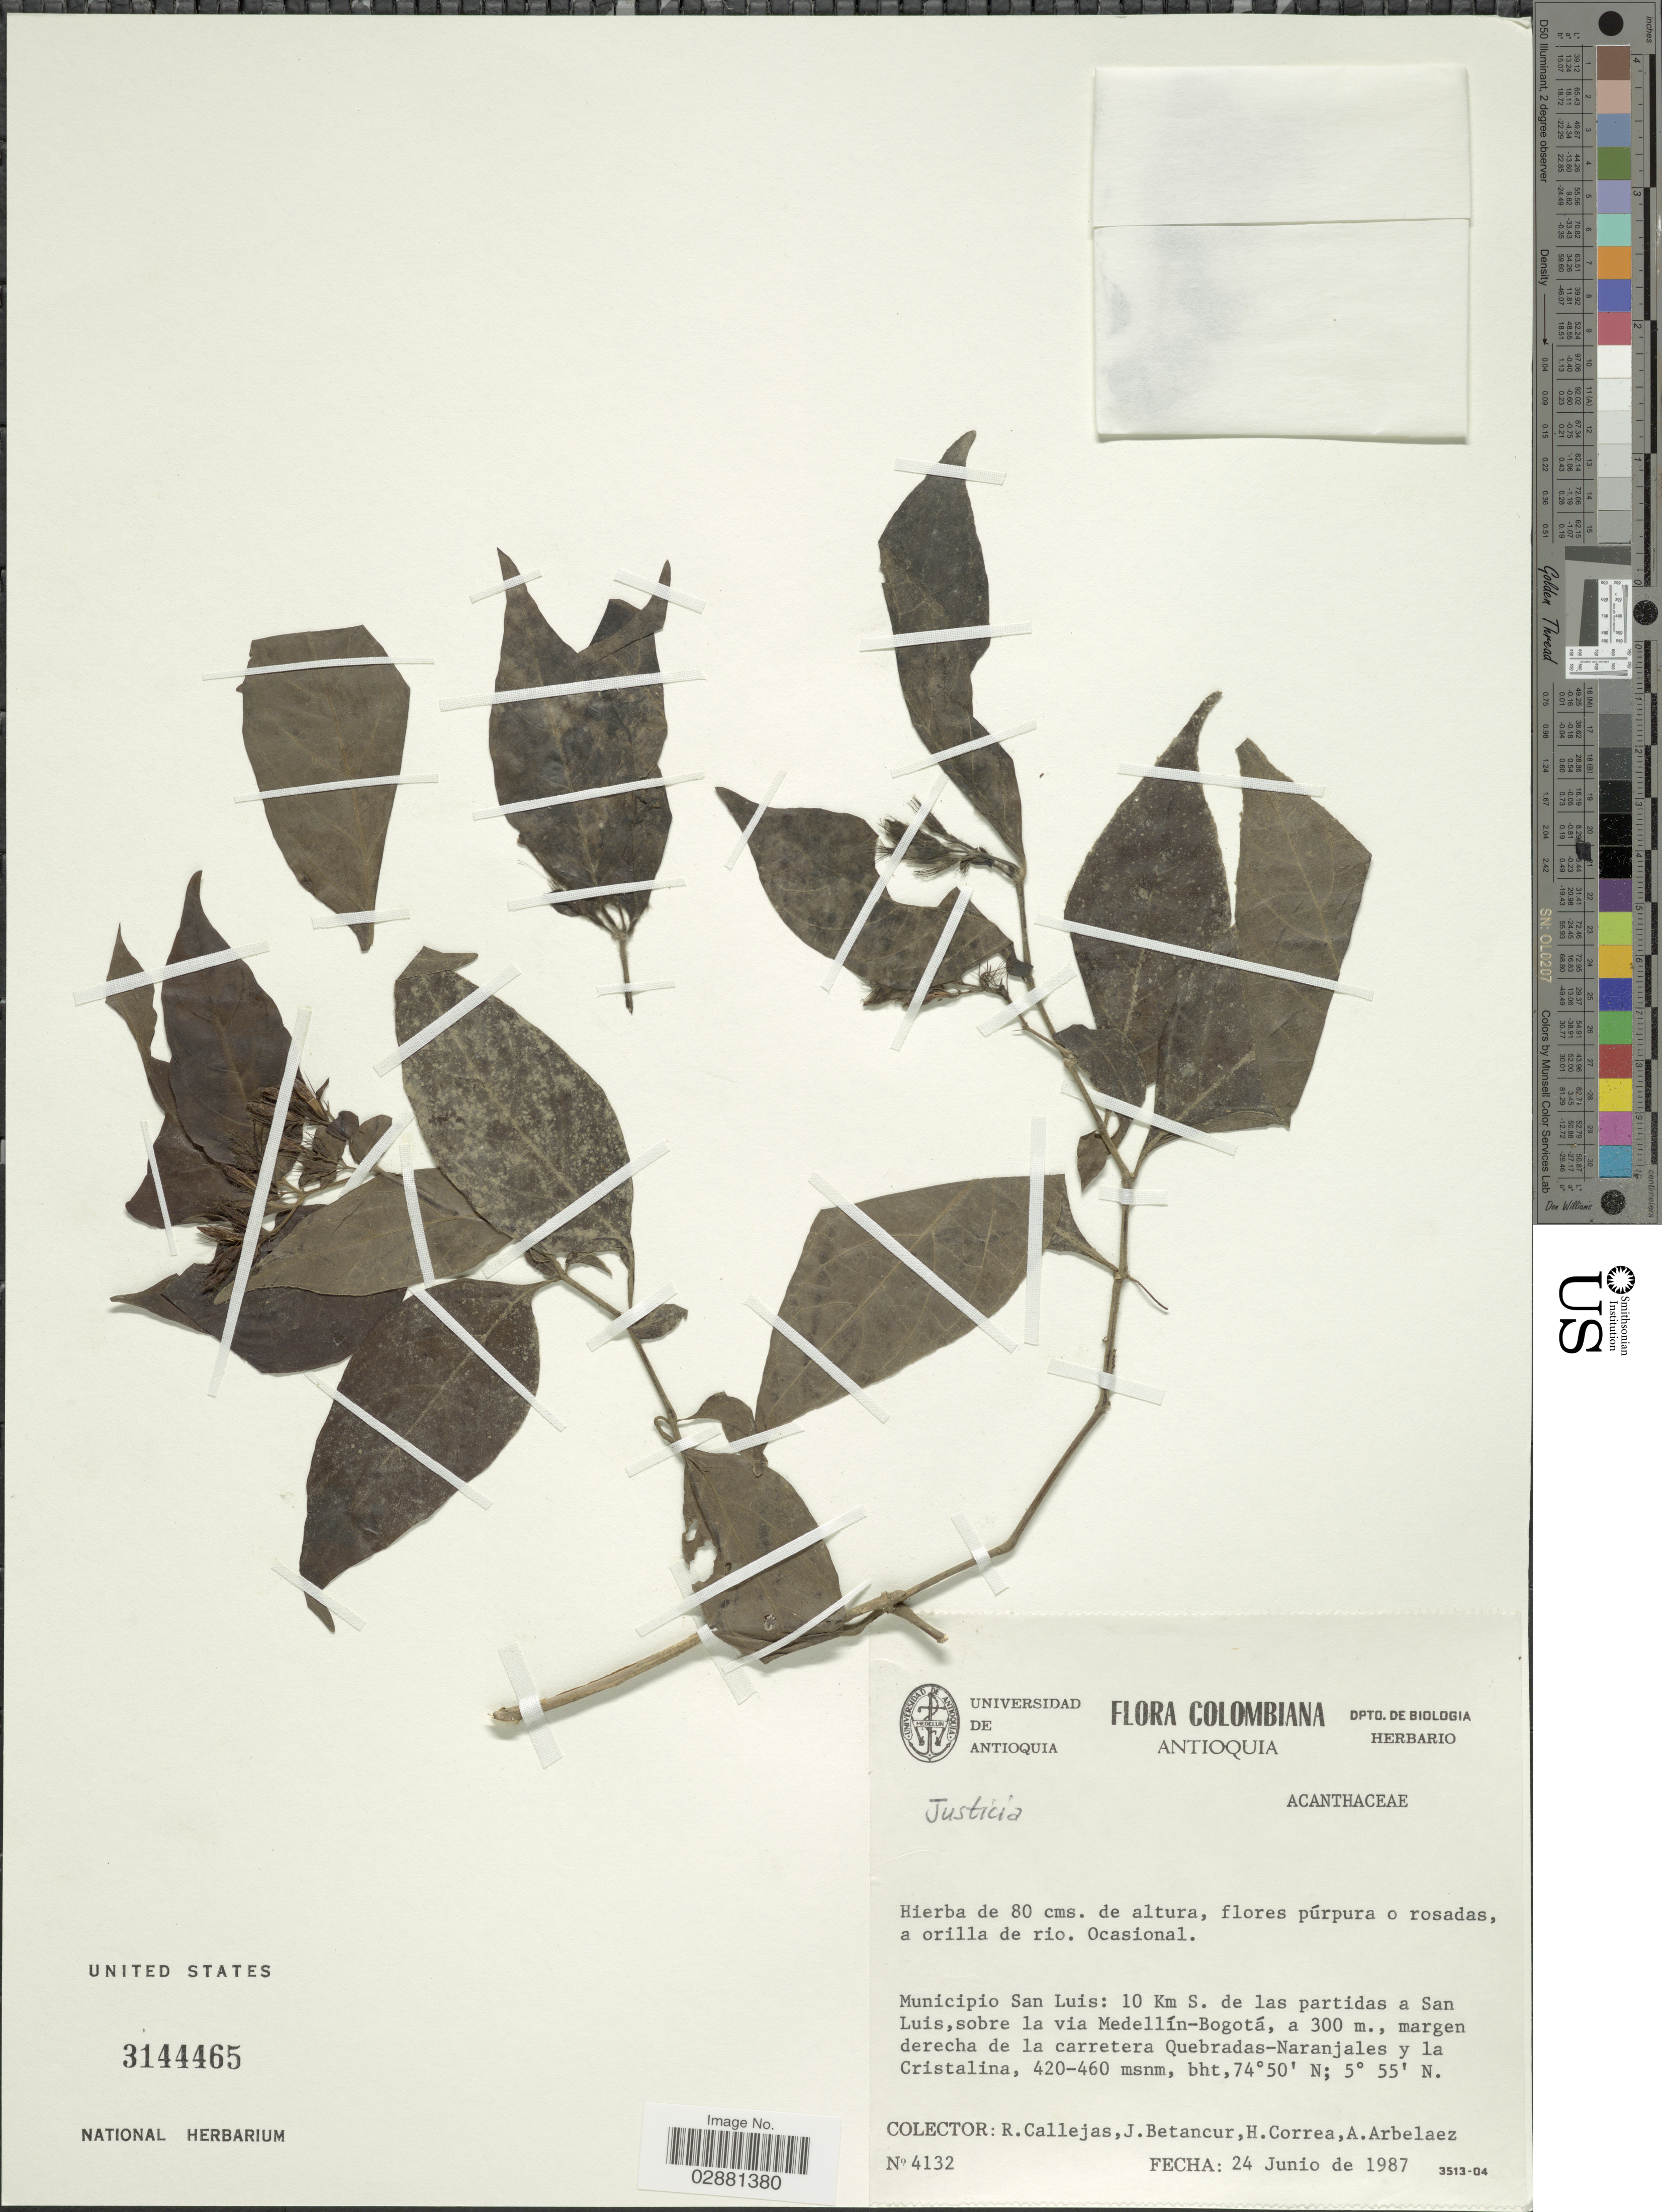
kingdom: Plantae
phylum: Tracheophyta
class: Magnoliopsida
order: Lamiales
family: Acanthaceae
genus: Justicia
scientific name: Justicia sp.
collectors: R. Callejas, J. Betancur, H. Correa & A. Arbelaez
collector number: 4132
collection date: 1987-06-24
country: Colombia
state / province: Antioquia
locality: Municipio San Luis: 10 Km S. de las partidas a San Luis, sobre la via Medellín-Bogotá, margen derecha de la carretera Quebradas-Naranjales y la Cristalina.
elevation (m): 420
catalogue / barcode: US 3144465